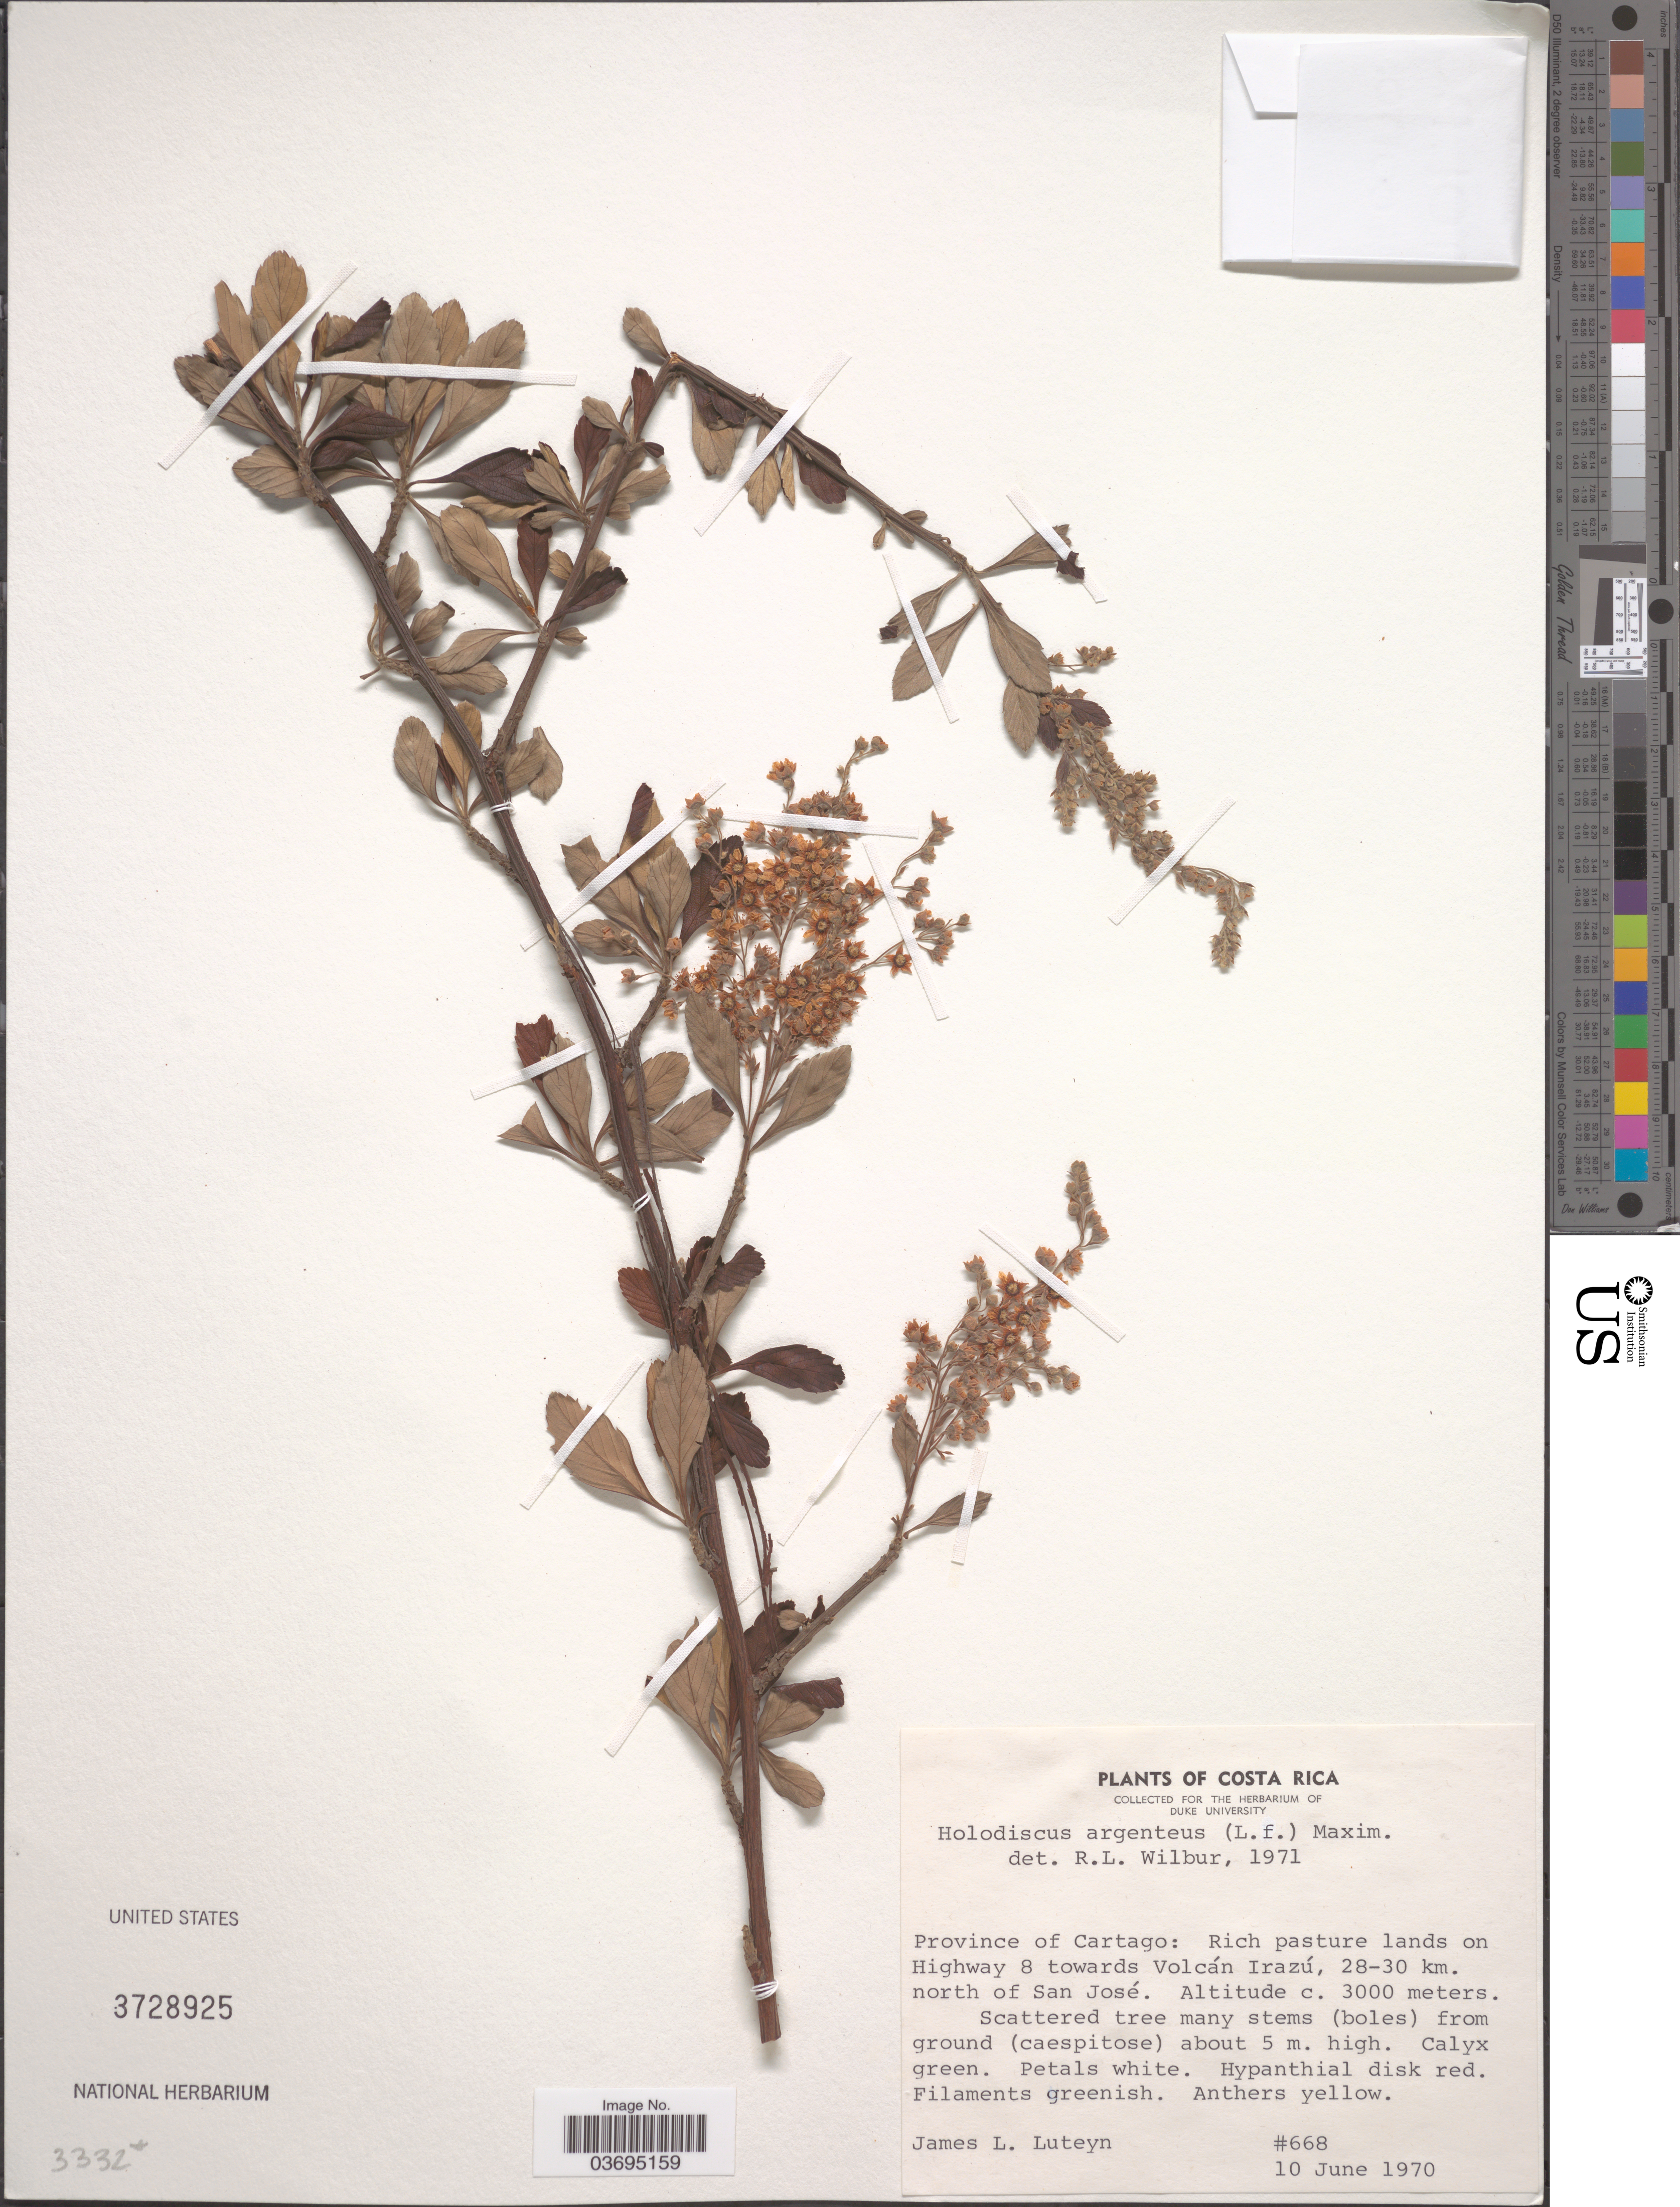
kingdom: Plantae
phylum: Tracheophyta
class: Magnoliopsida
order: Rosales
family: Rosaceae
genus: Holodiscus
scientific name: Holodiscus argenteus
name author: (L. f.) Maxim.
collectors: J. L. Luteyn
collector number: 668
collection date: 1970-06-10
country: Costa Rica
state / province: Cartago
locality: Highway 8 towards Volcán Irazú, 28-30 km. north of San José.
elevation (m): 3000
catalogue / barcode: US 3728925